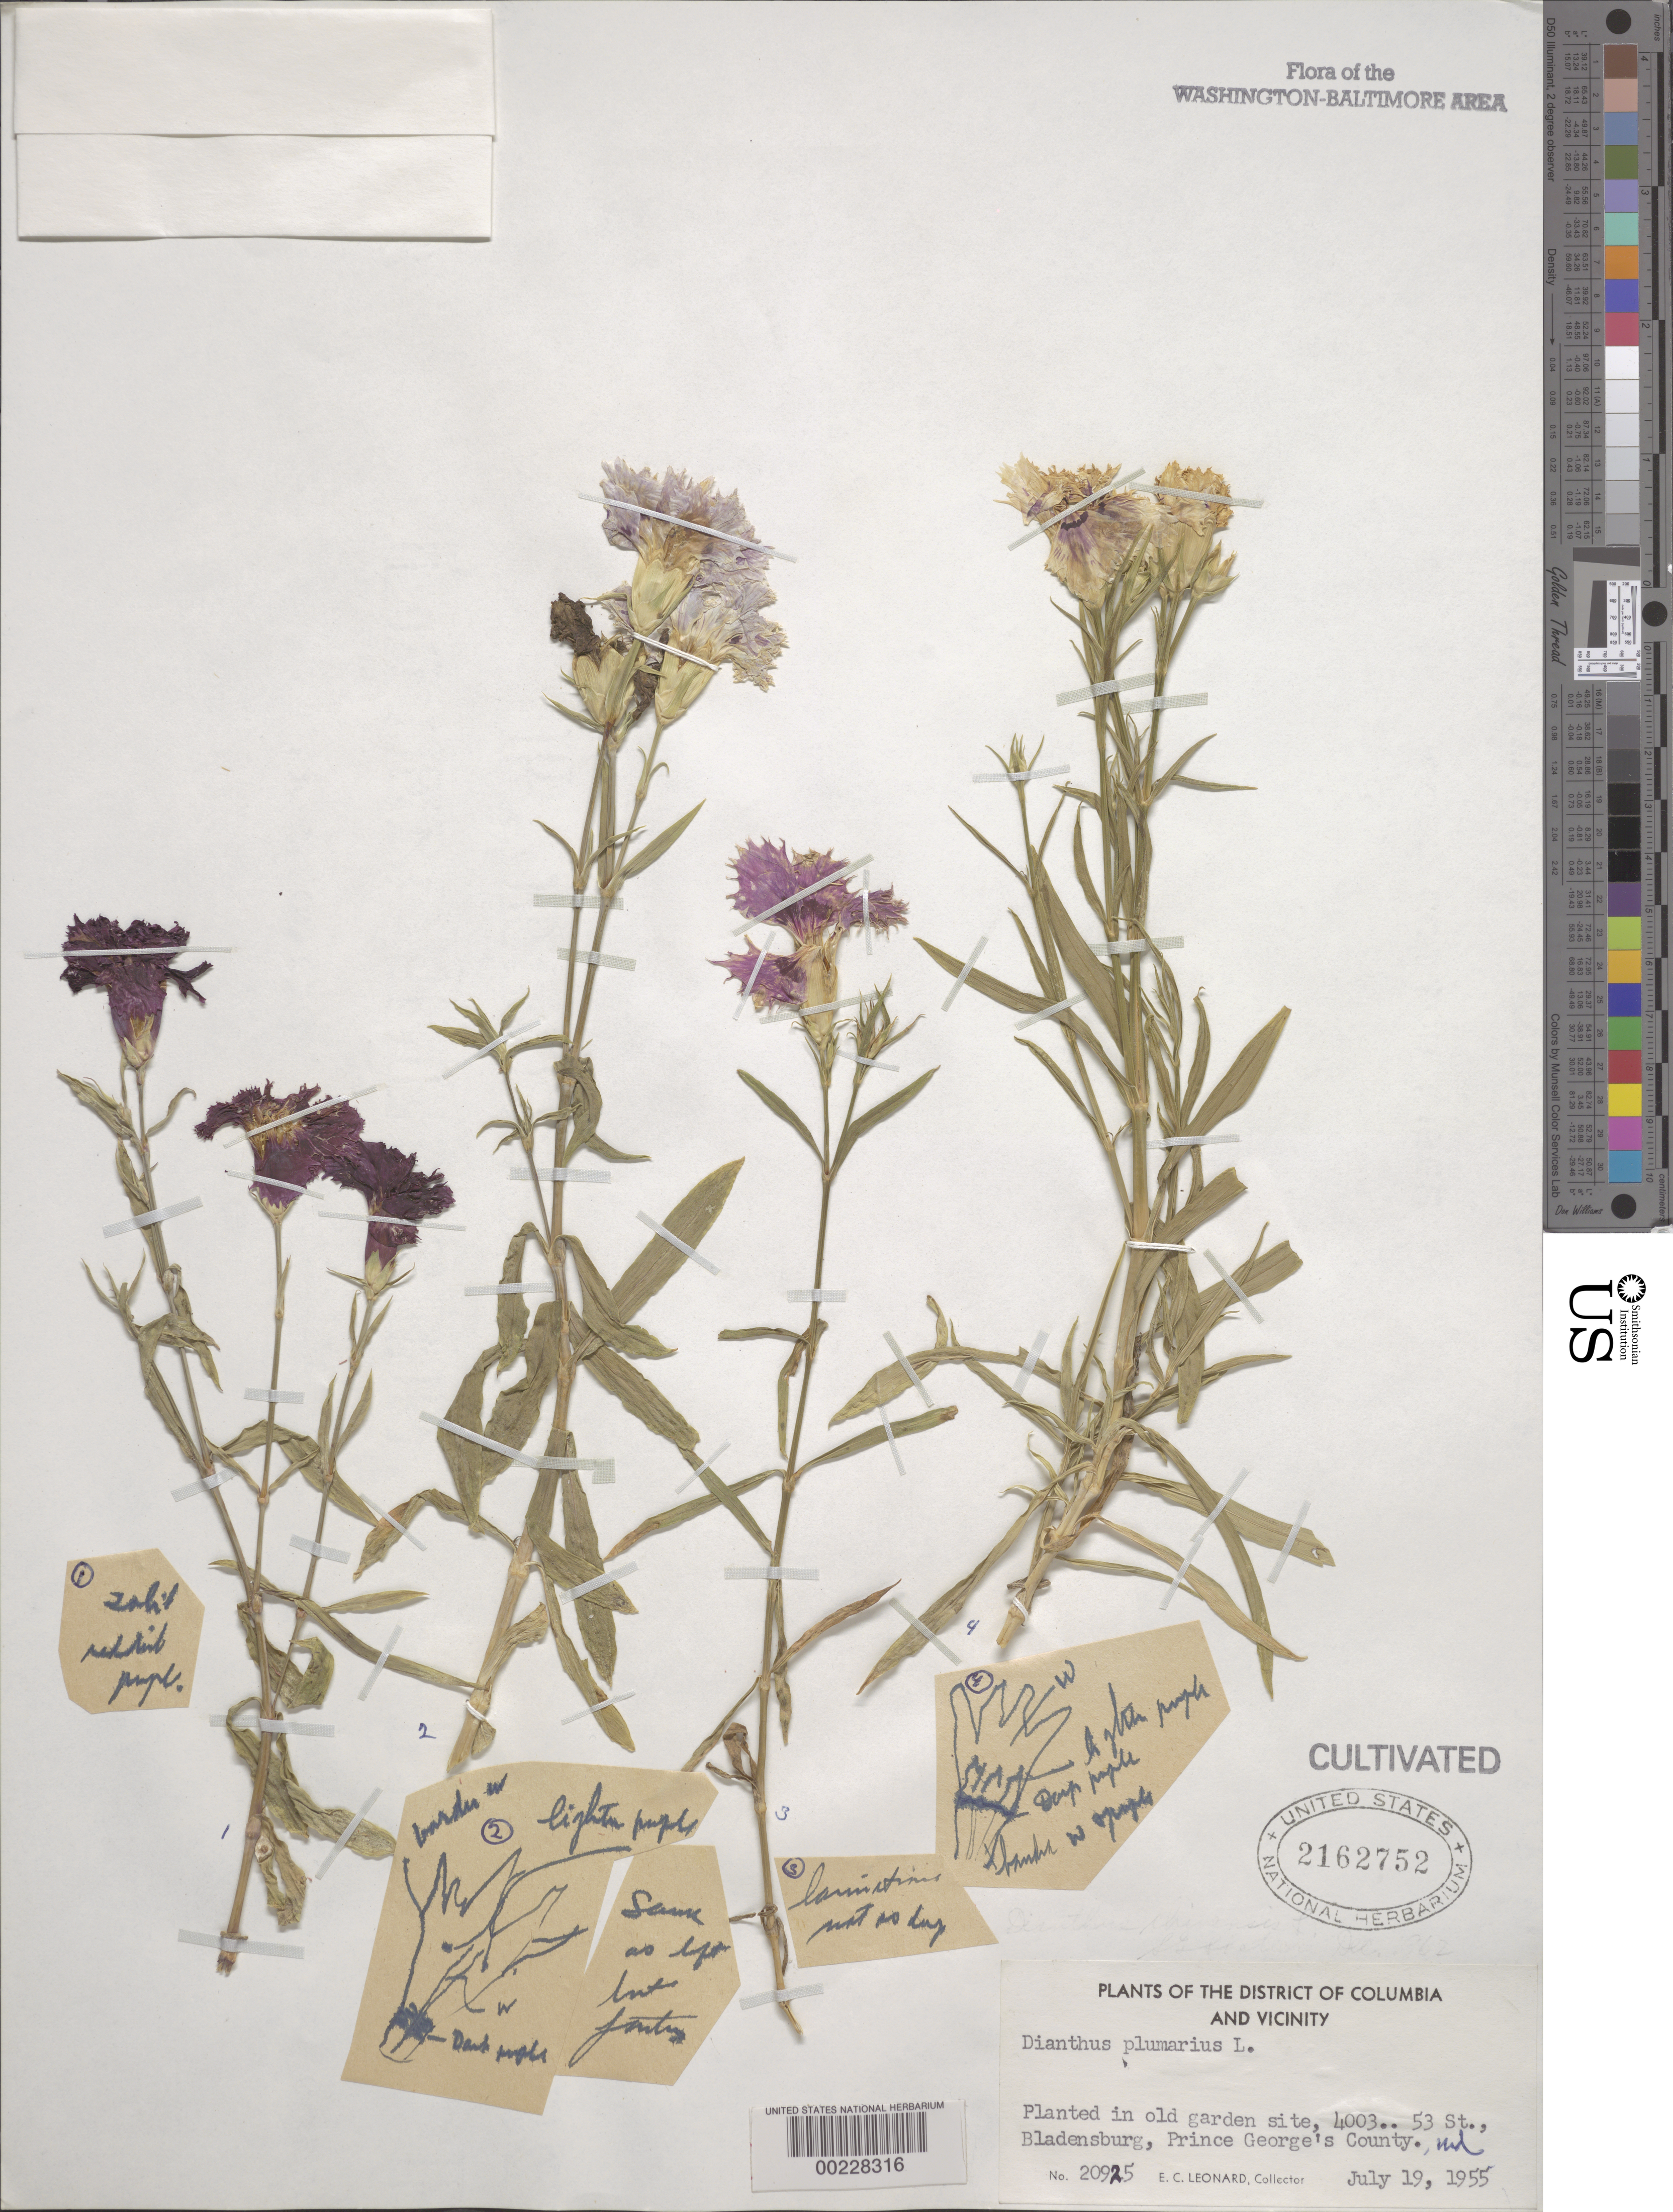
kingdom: Plantae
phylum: Tracheophyta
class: Magnoliopsida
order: Caryophyllales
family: Caryophyllaceae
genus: Dianthus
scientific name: Dianthus plumarius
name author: L.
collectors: E. C. Leonard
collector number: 20925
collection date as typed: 19 Jul 1955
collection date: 1955-07-19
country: United States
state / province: Maryland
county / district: Prince George's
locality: Bladensburg, 4003 53 St; planted in old garden site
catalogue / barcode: US 2162752